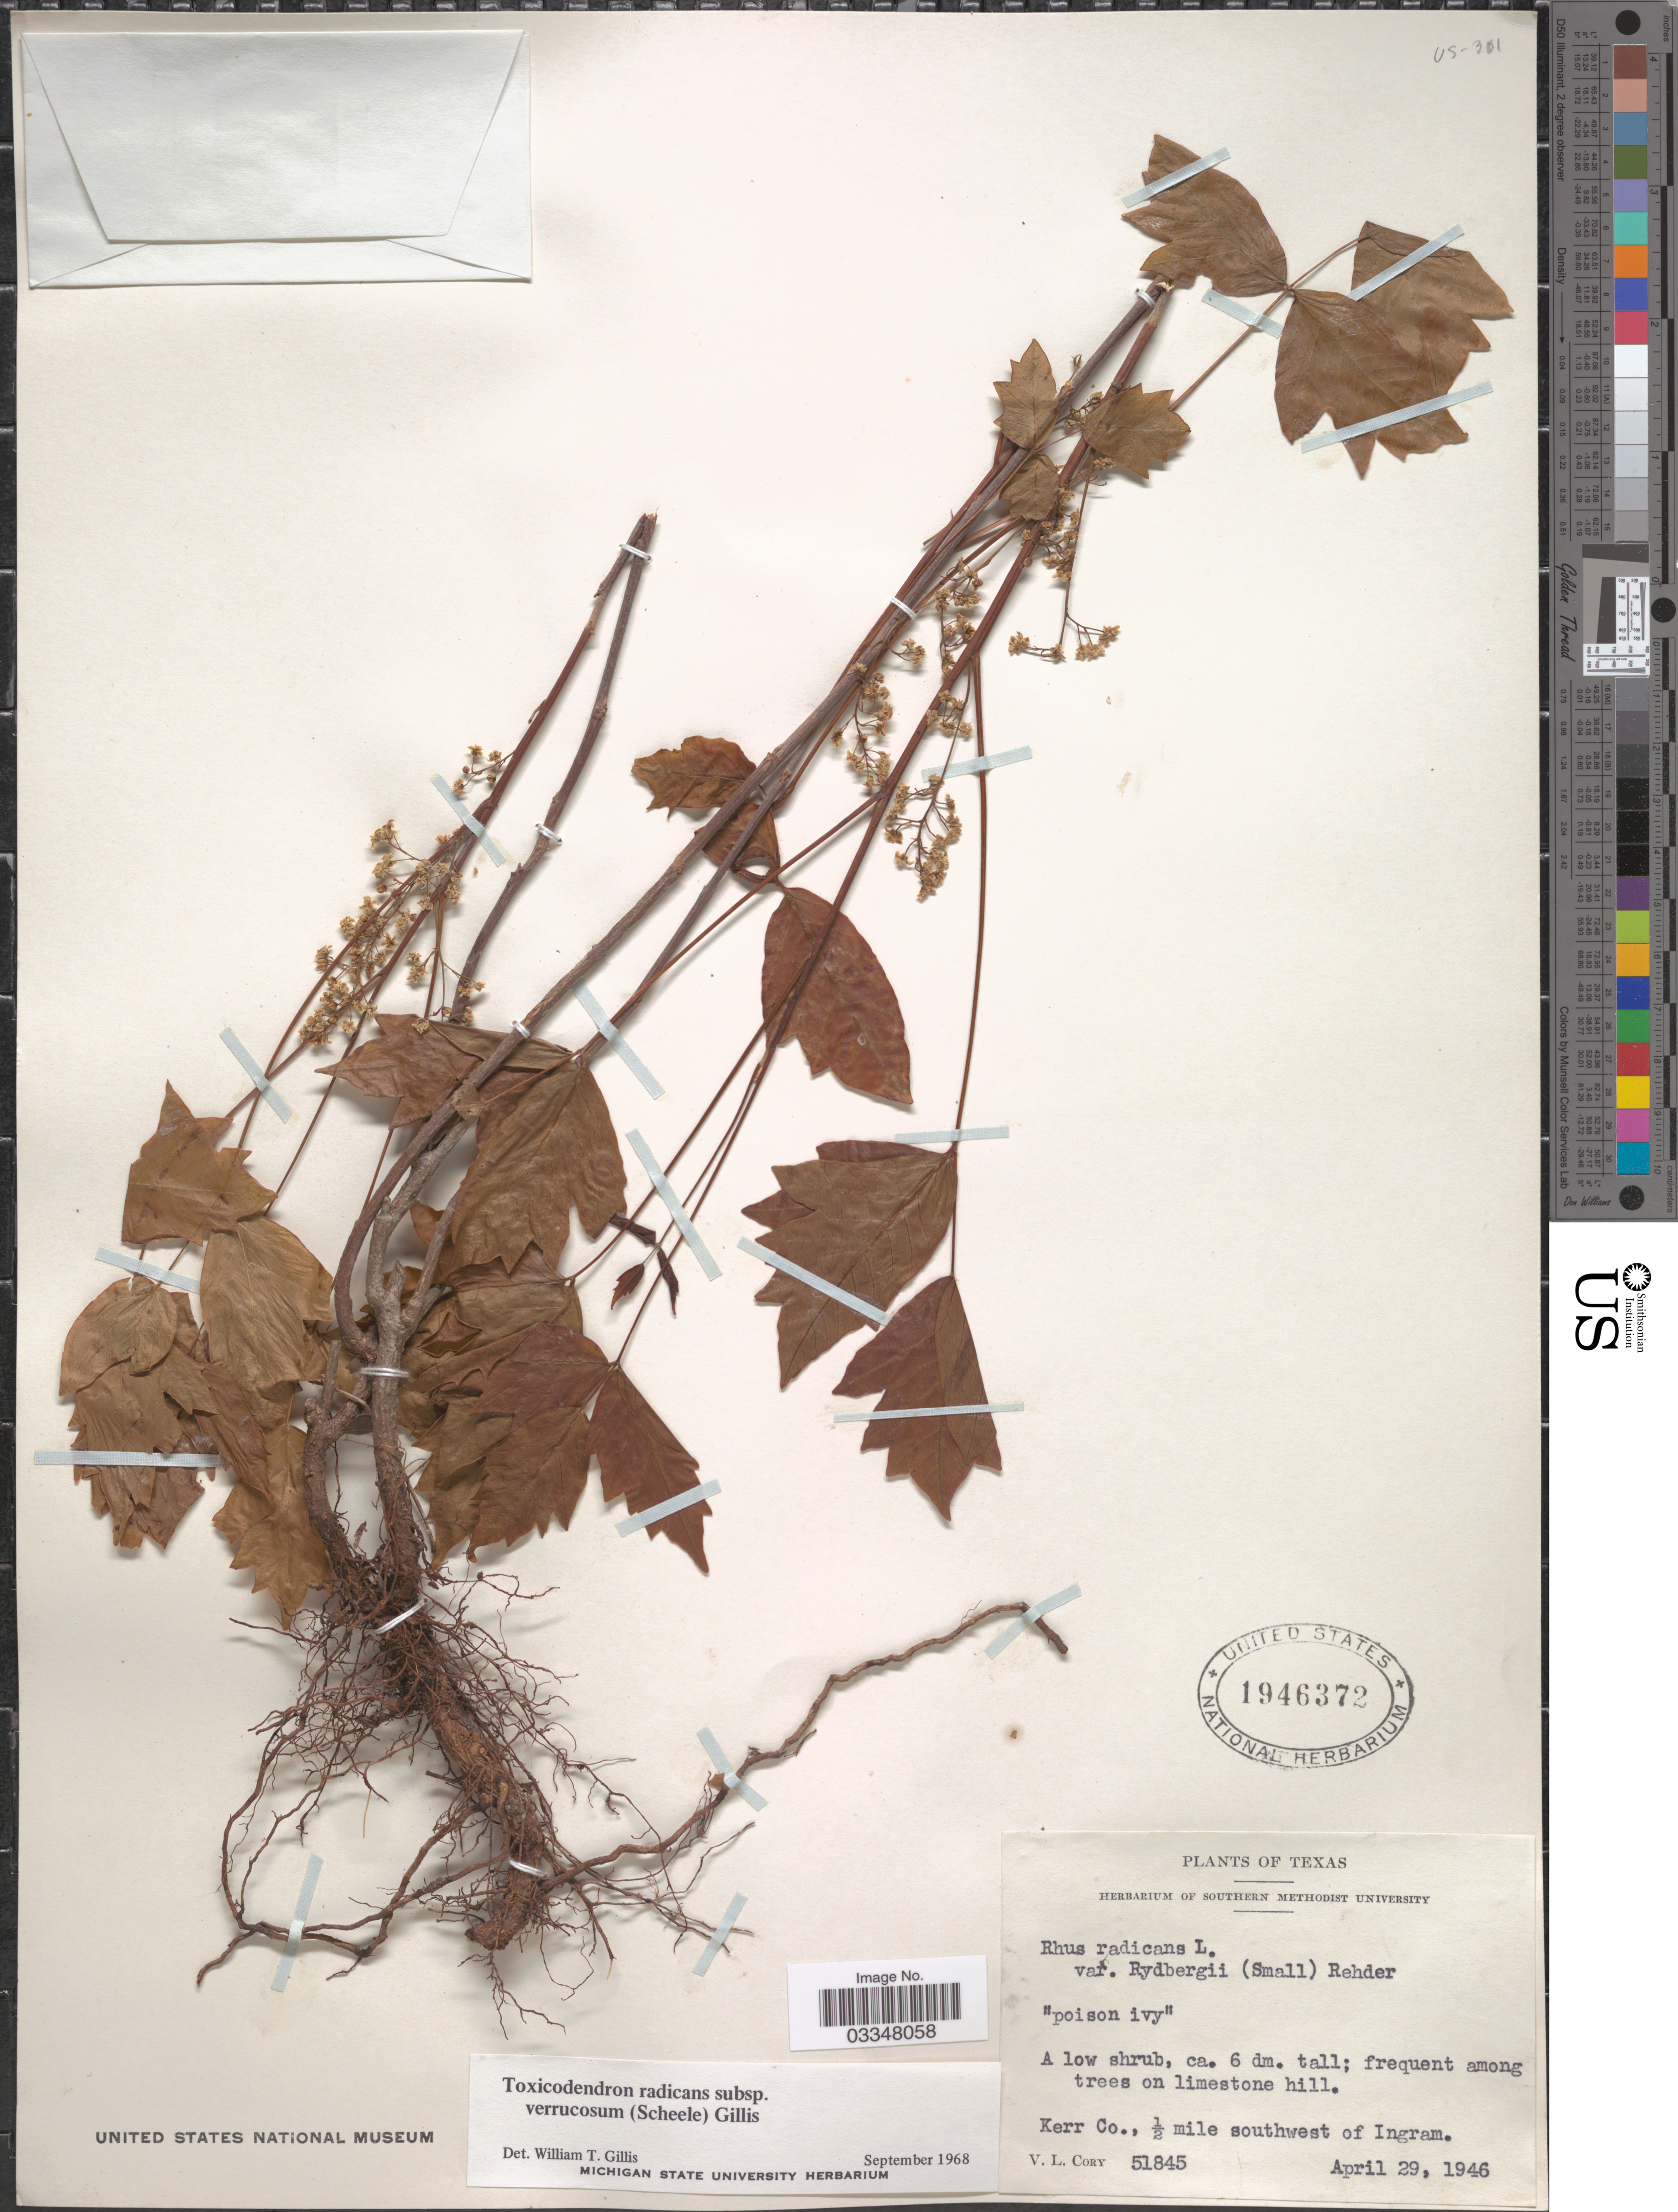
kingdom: Plantae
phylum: Tracheophyta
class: Magnoliopsida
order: Sapindales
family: Anacardiaceae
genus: Toxicodendron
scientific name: Toxicodendron radicans subsp. verrucosum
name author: (Scheele) Gillis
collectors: V. Cory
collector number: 51845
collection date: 1946-04-29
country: United States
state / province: Texas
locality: Kerr Co., ½ mile southwest of Ingram.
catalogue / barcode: US 1946372